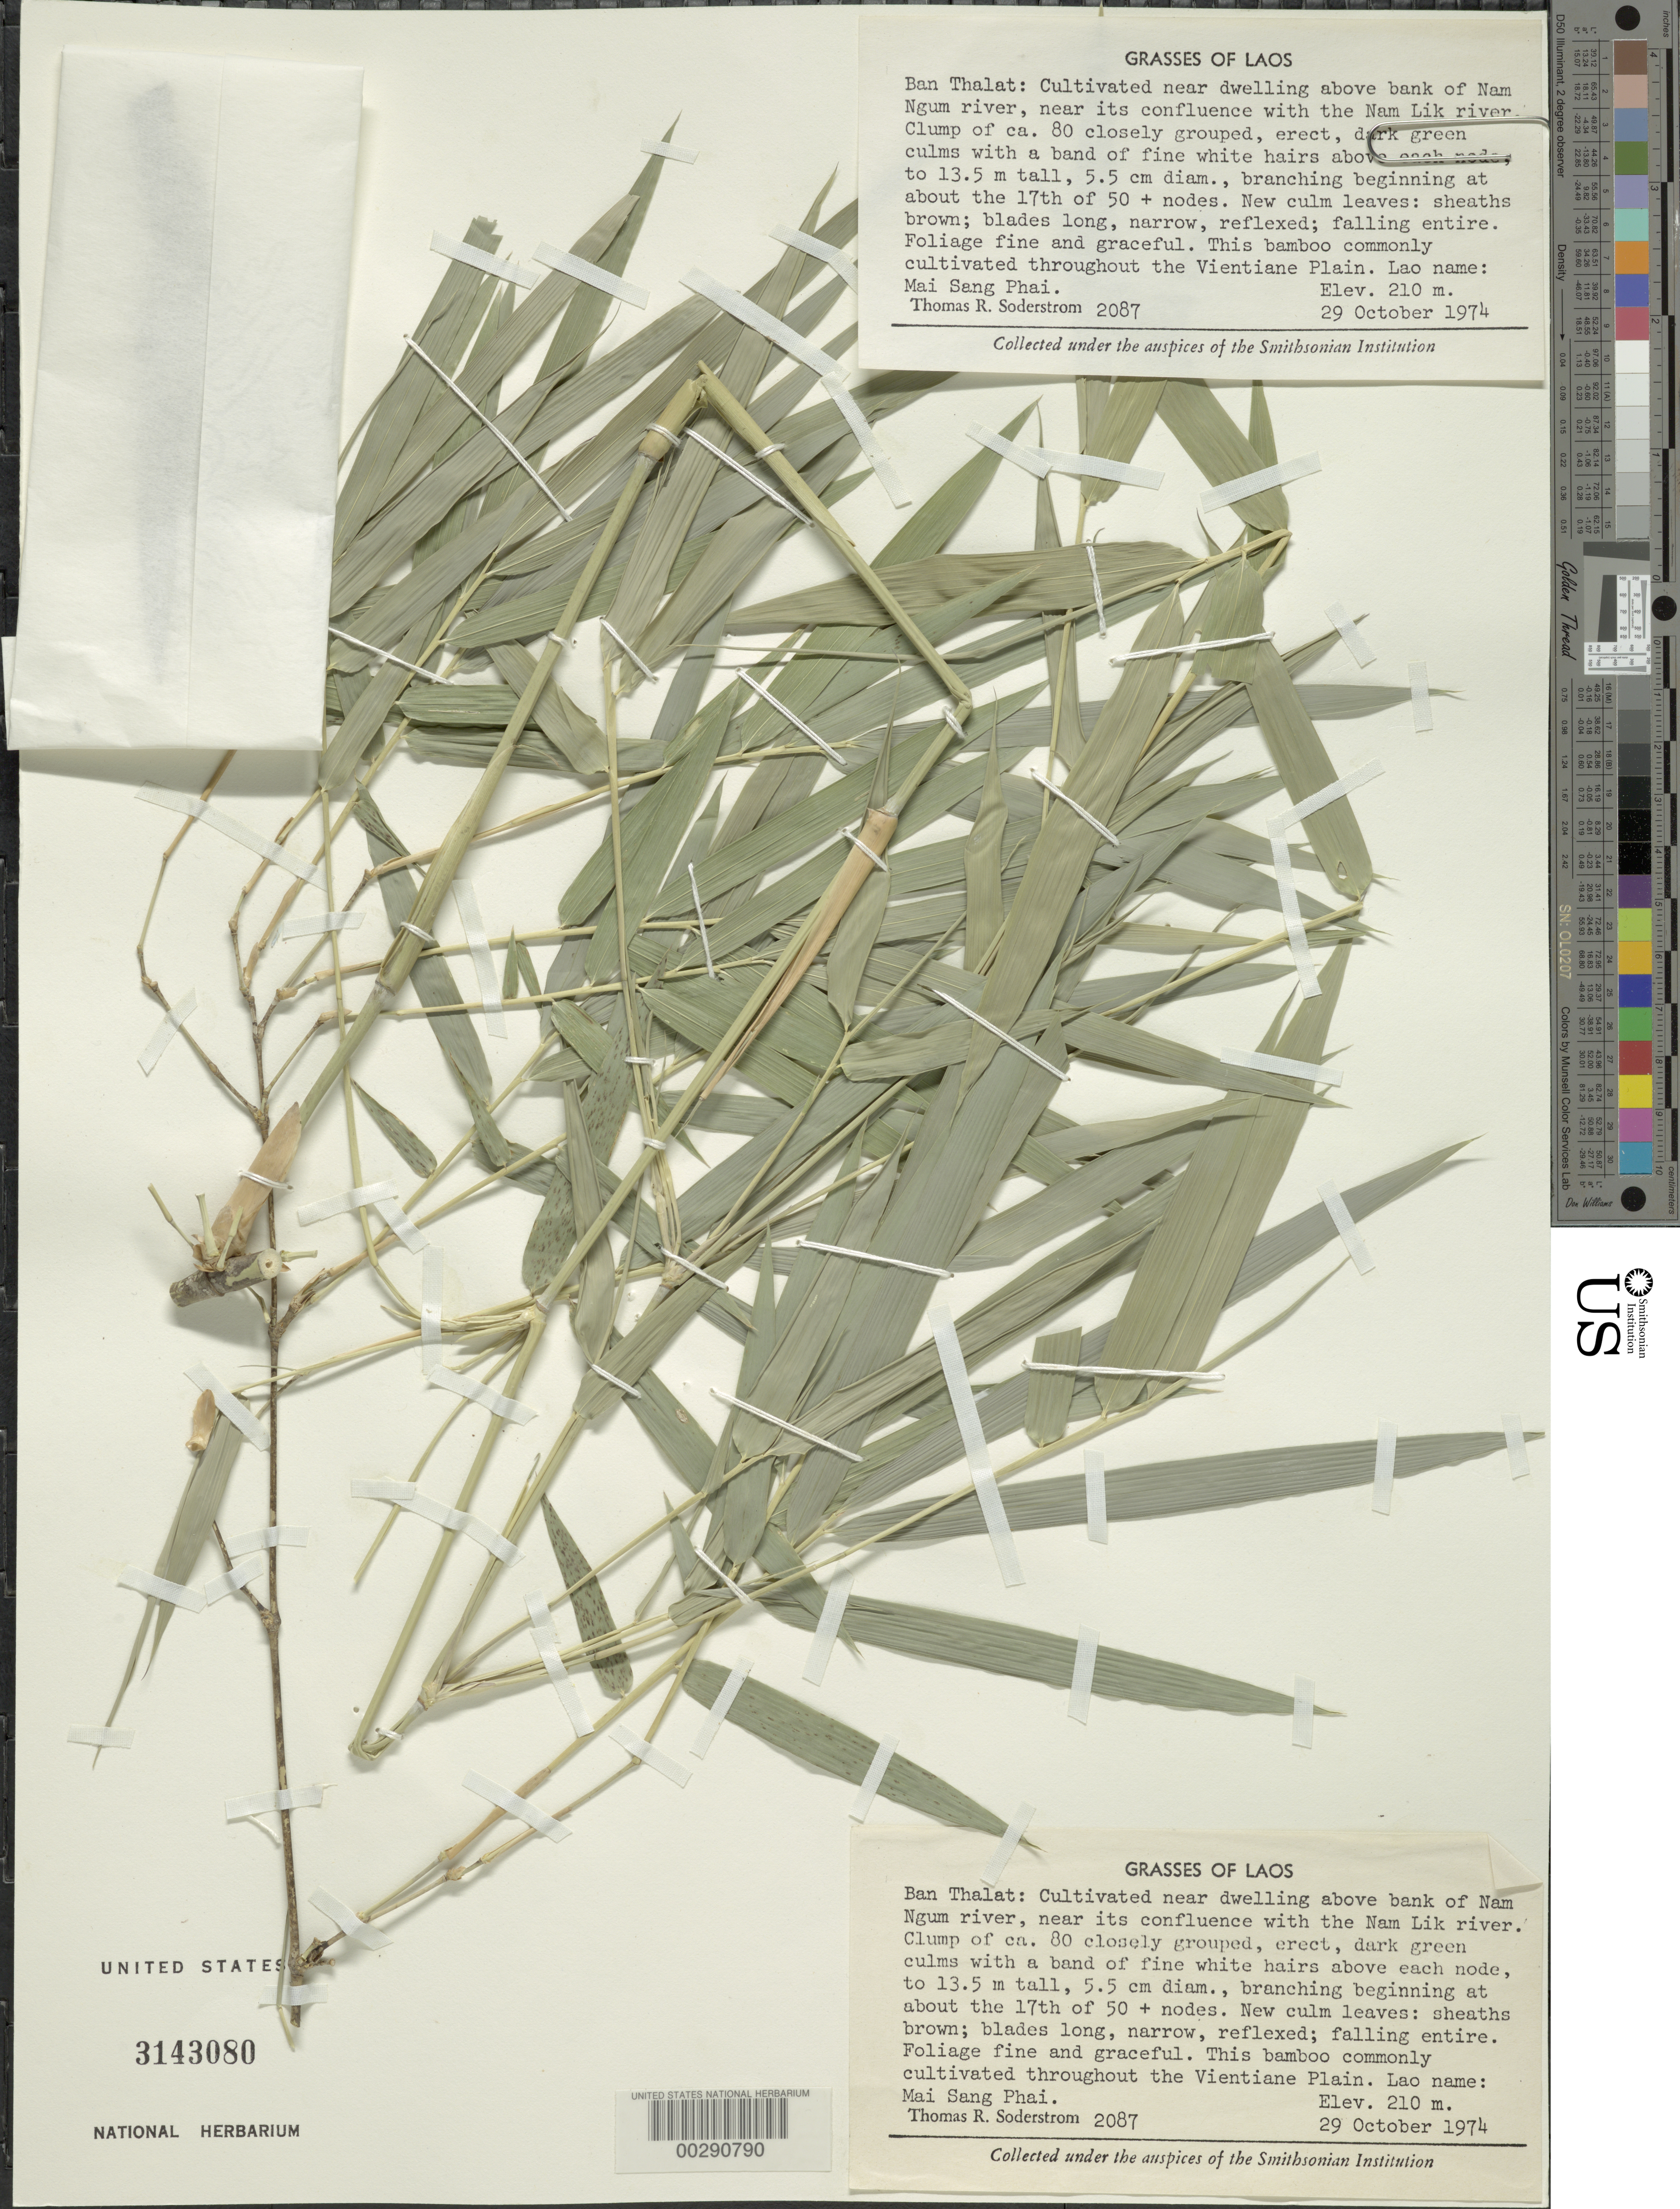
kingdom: Plantae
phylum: Tracheophyta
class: Liliopsida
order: Poales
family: Poaceae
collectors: T. R. Soderstrom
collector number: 2087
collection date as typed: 29 Oct 1974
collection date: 1974-10-29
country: Laos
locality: Ban Thalat: near dwelling above bank of Nam Ngum River, near its confluence with the Nam Lik River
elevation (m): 210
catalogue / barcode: US 3143080